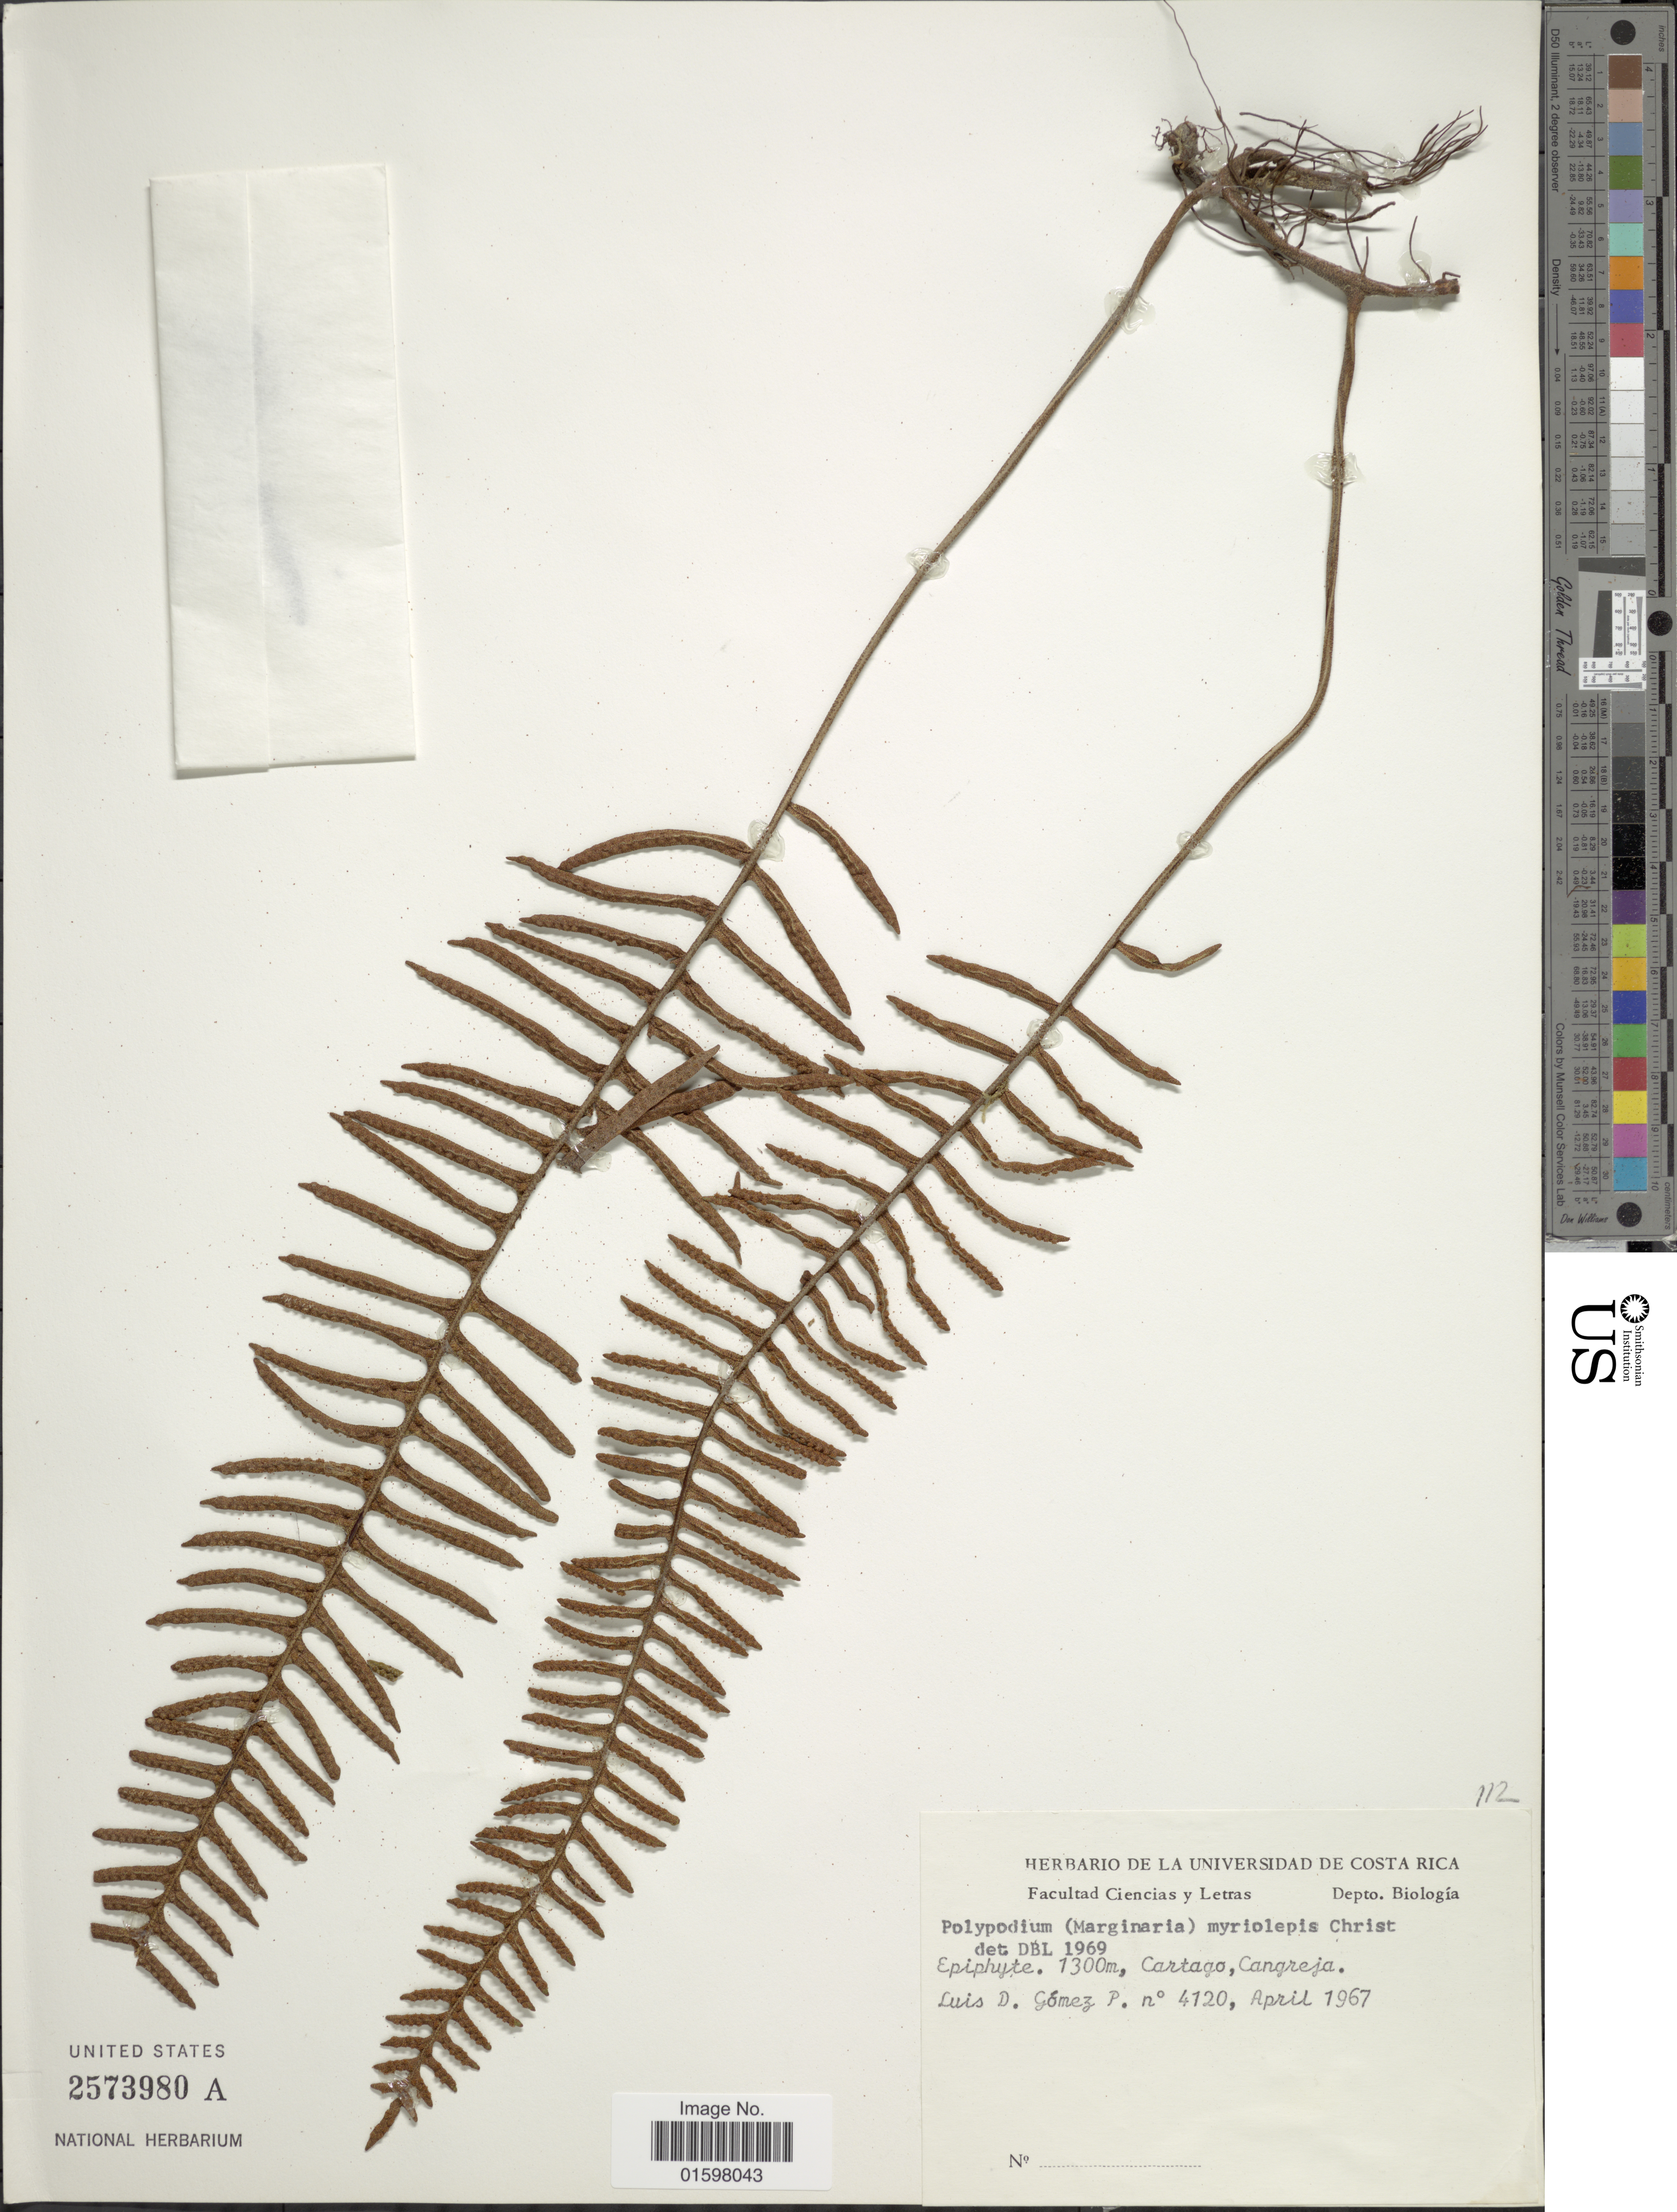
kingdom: Plantae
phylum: Tracheophyta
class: Polypodiopsida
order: Polypodiales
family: Polypodiaceae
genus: Pleopeltis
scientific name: Pleopeltis myriolepis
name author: (Christ) A.R. Sm. & Tejero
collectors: L. D. Gómez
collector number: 4120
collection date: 1967-04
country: Costa Rica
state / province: Cartago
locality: Facultad Ciencias y Letras, Depto Biología, Cangreja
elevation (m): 1300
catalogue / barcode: US 2573980A